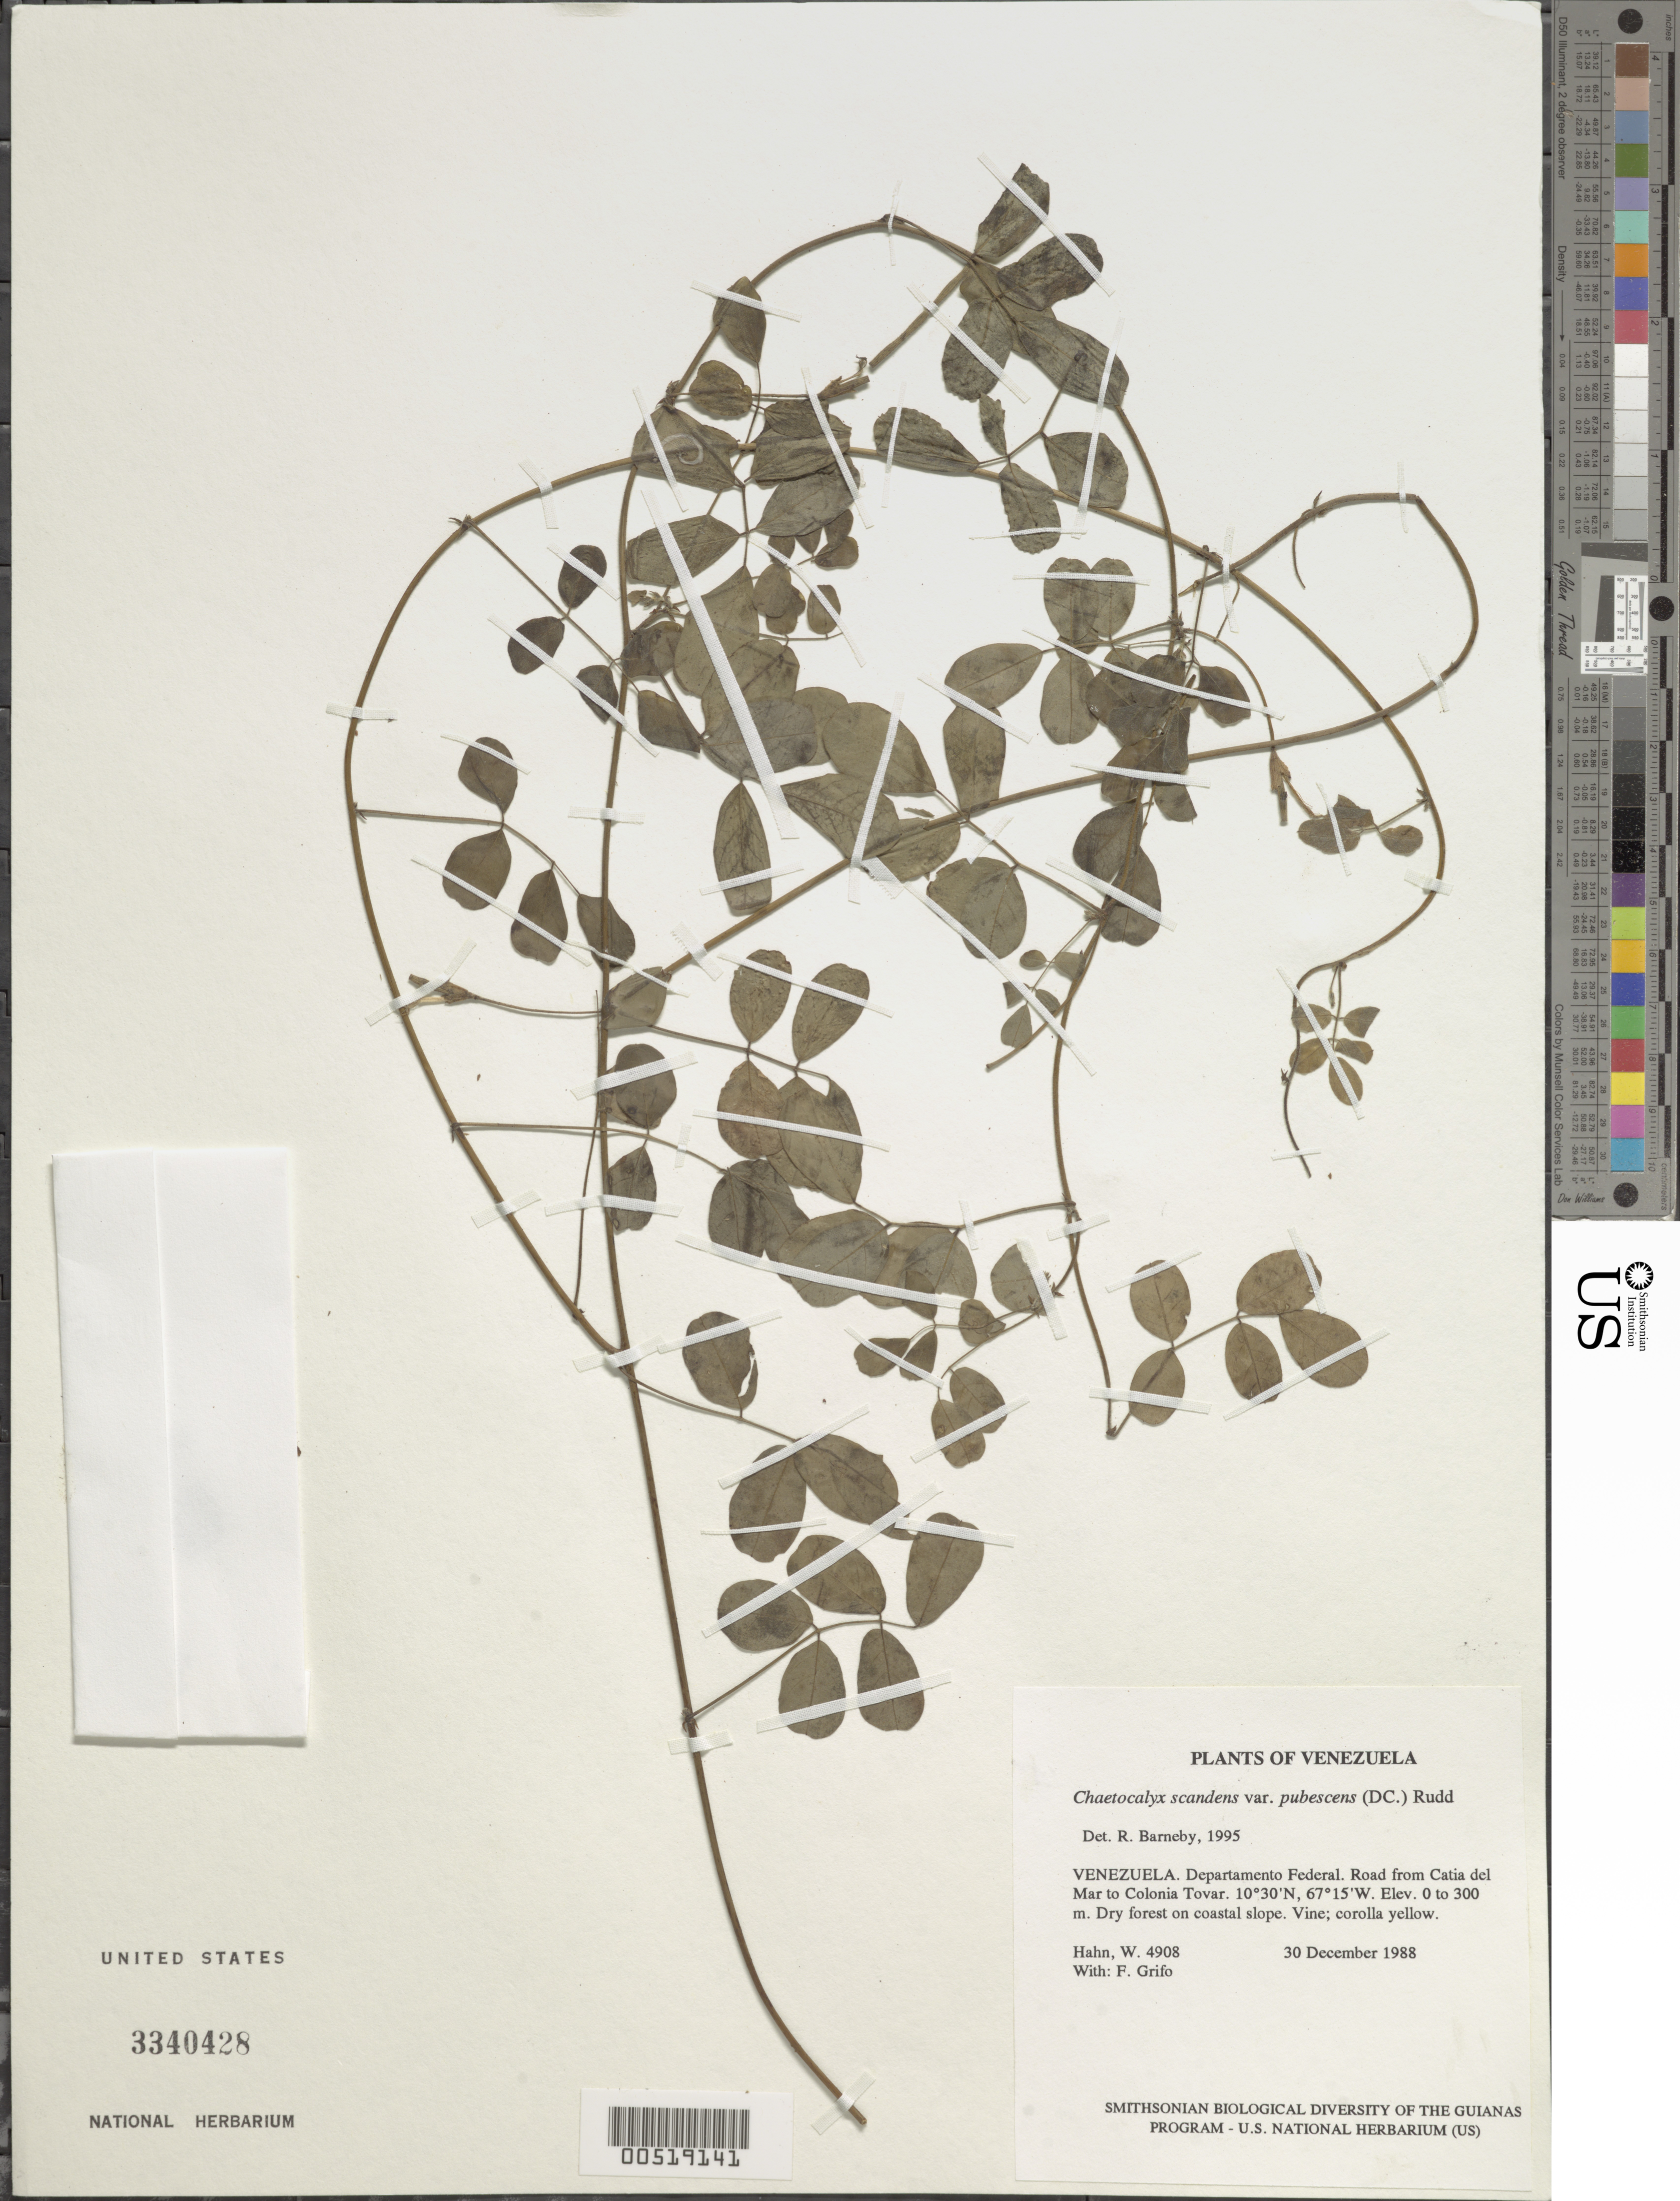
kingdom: Plantae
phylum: Tracheophyta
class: Magnoliopsida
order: Fabales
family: Fabaceae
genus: Chaetocalyx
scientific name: Chaetocalyx scandens var. pubescens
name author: (DC.) Rudd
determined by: Barneby, Rupert C., (NY)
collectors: W. Hahn & F. Grifo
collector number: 4908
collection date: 1988-12-30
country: Venezuela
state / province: Vargas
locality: Road from Catia del Mar to Colonia Tovar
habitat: Dry forest on coastal slope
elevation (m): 300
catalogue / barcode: US 3340428